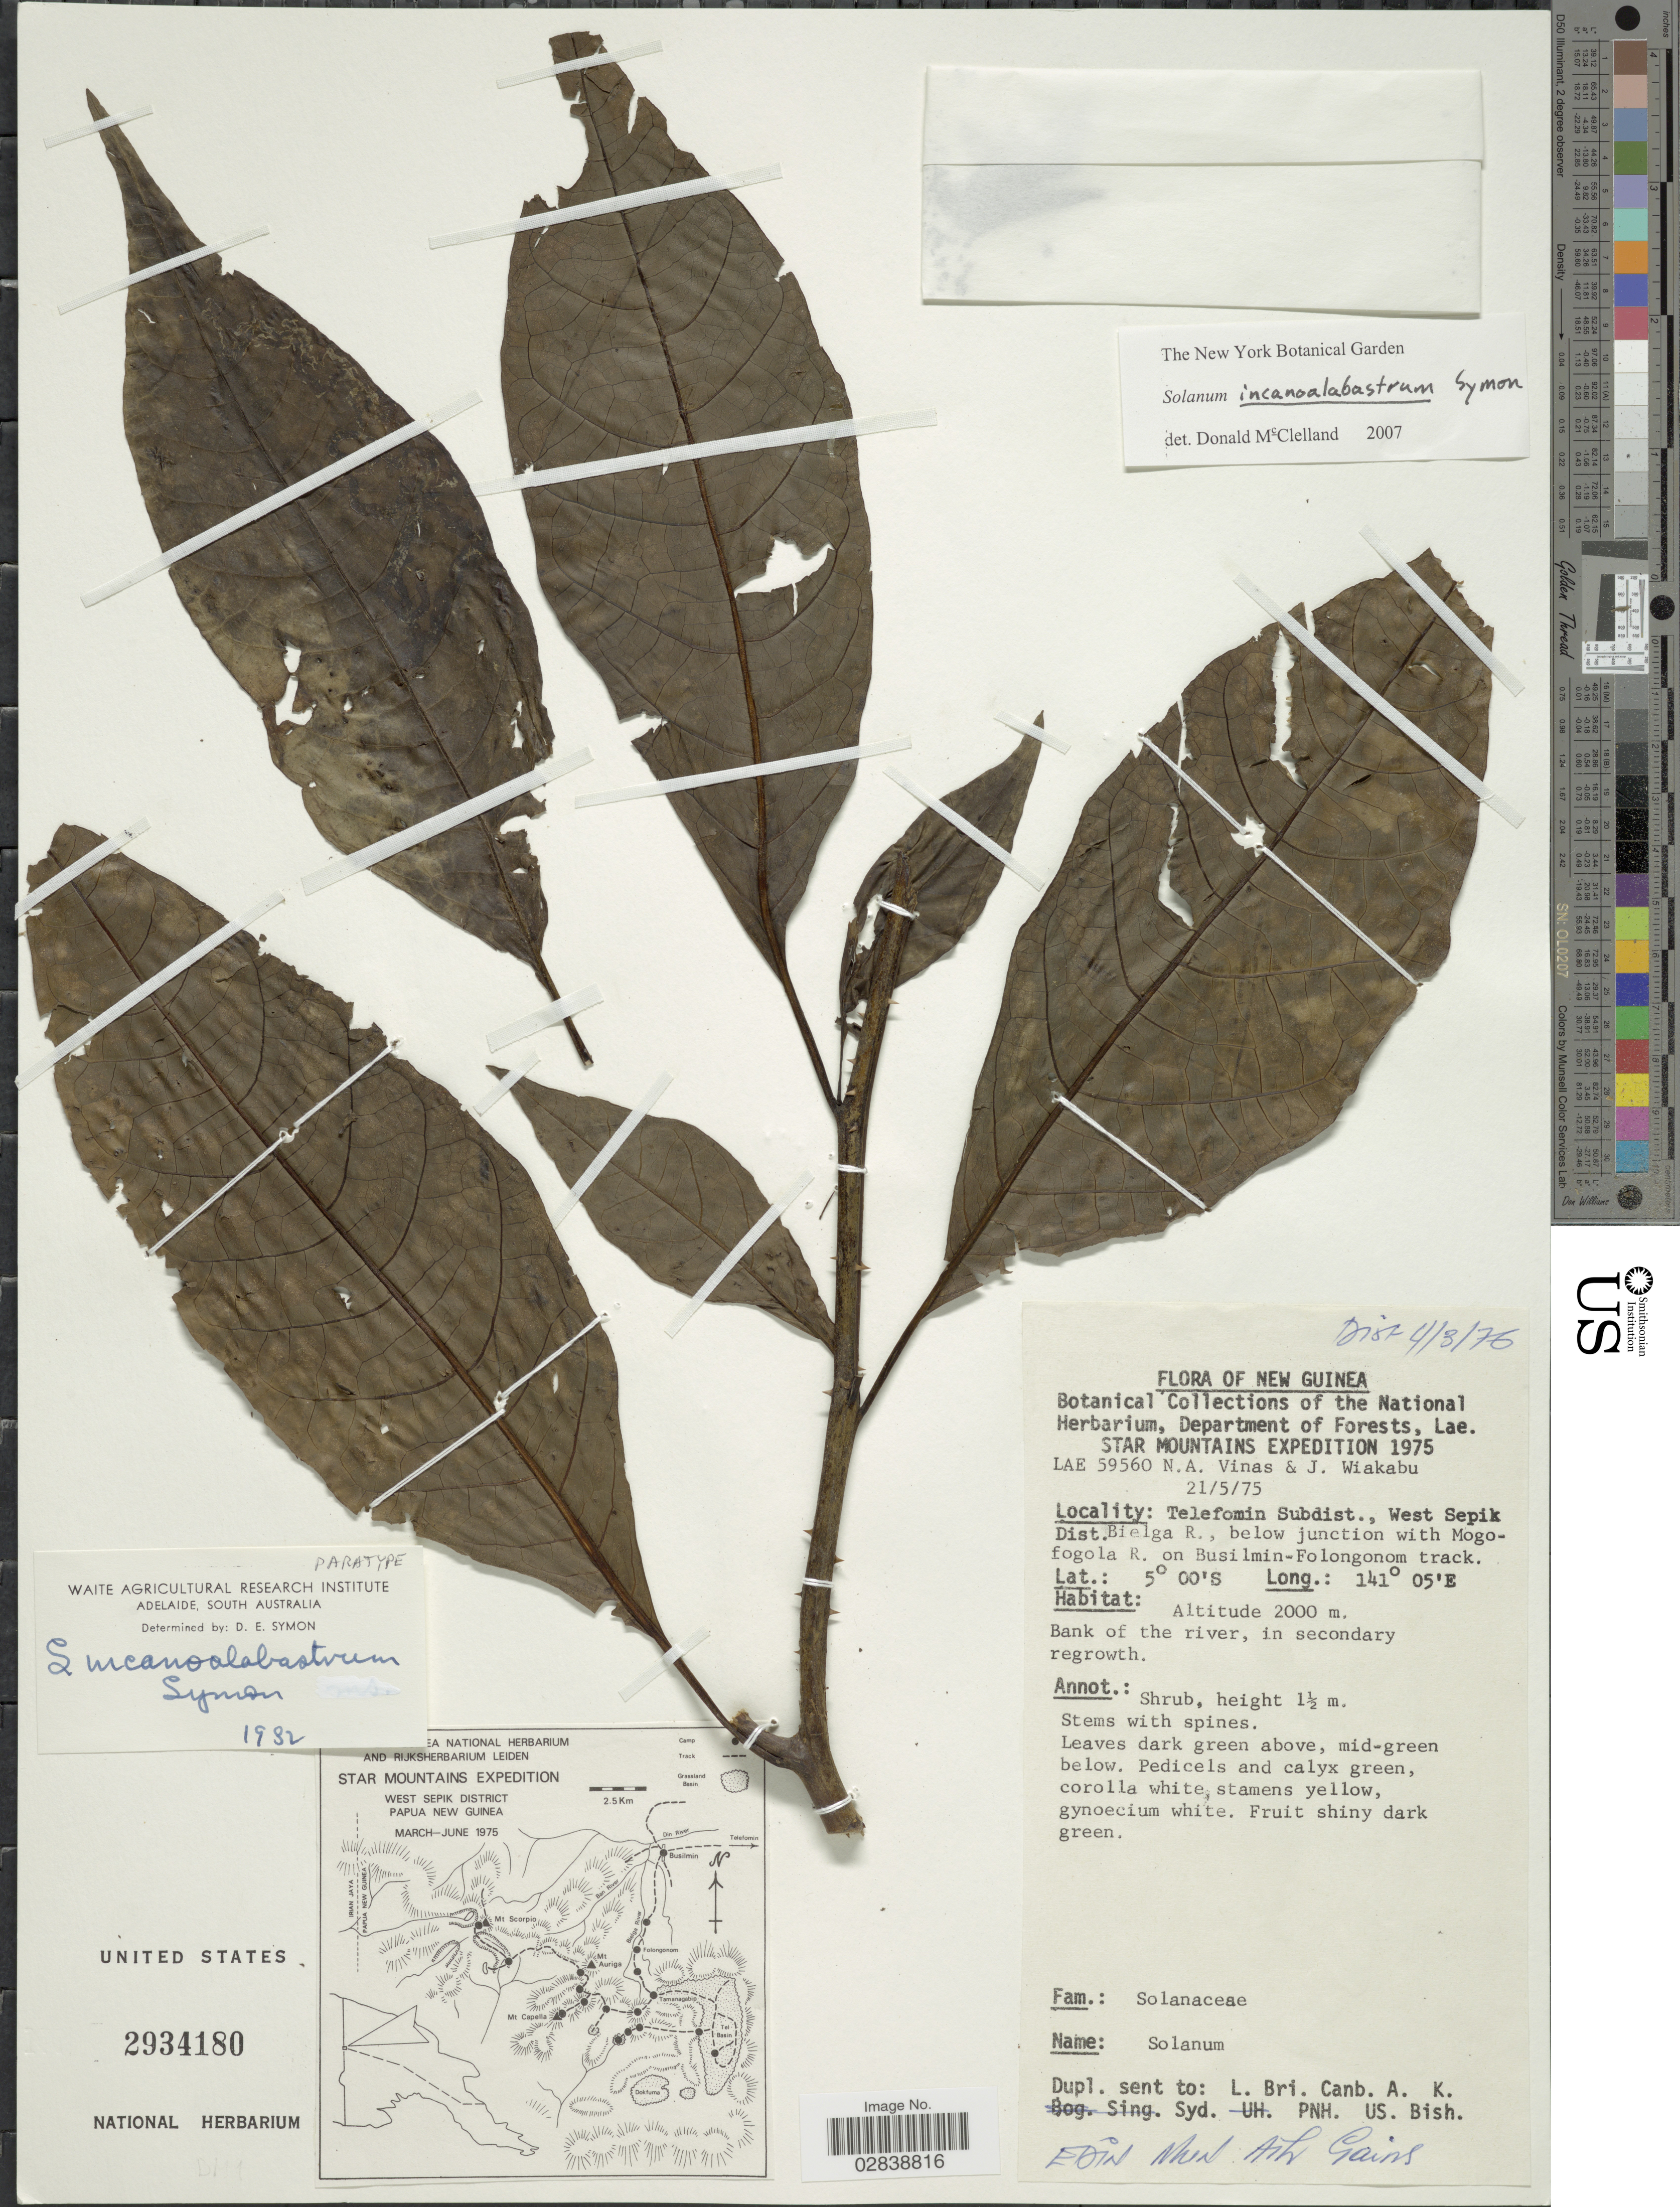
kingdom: Plantae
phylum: Tracheophyta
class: Magnoliopsida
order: Solanales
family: Solanaceae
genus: Solanum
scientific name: Solanum incanoalabastrum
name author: Symon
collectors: N. Vinas & J. Wiakabu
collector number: LAE 59560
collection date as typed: Transcribed d/m/y: 21/5/75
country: Papua New Guinea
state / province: Sandaun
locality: New Guinea. Telefomin Subdist., West Sepik Dist., Bielga R., below junction with Mogofogola R. on Busilmin-Folongonom track.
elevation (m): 2000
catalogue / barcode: US 2934180